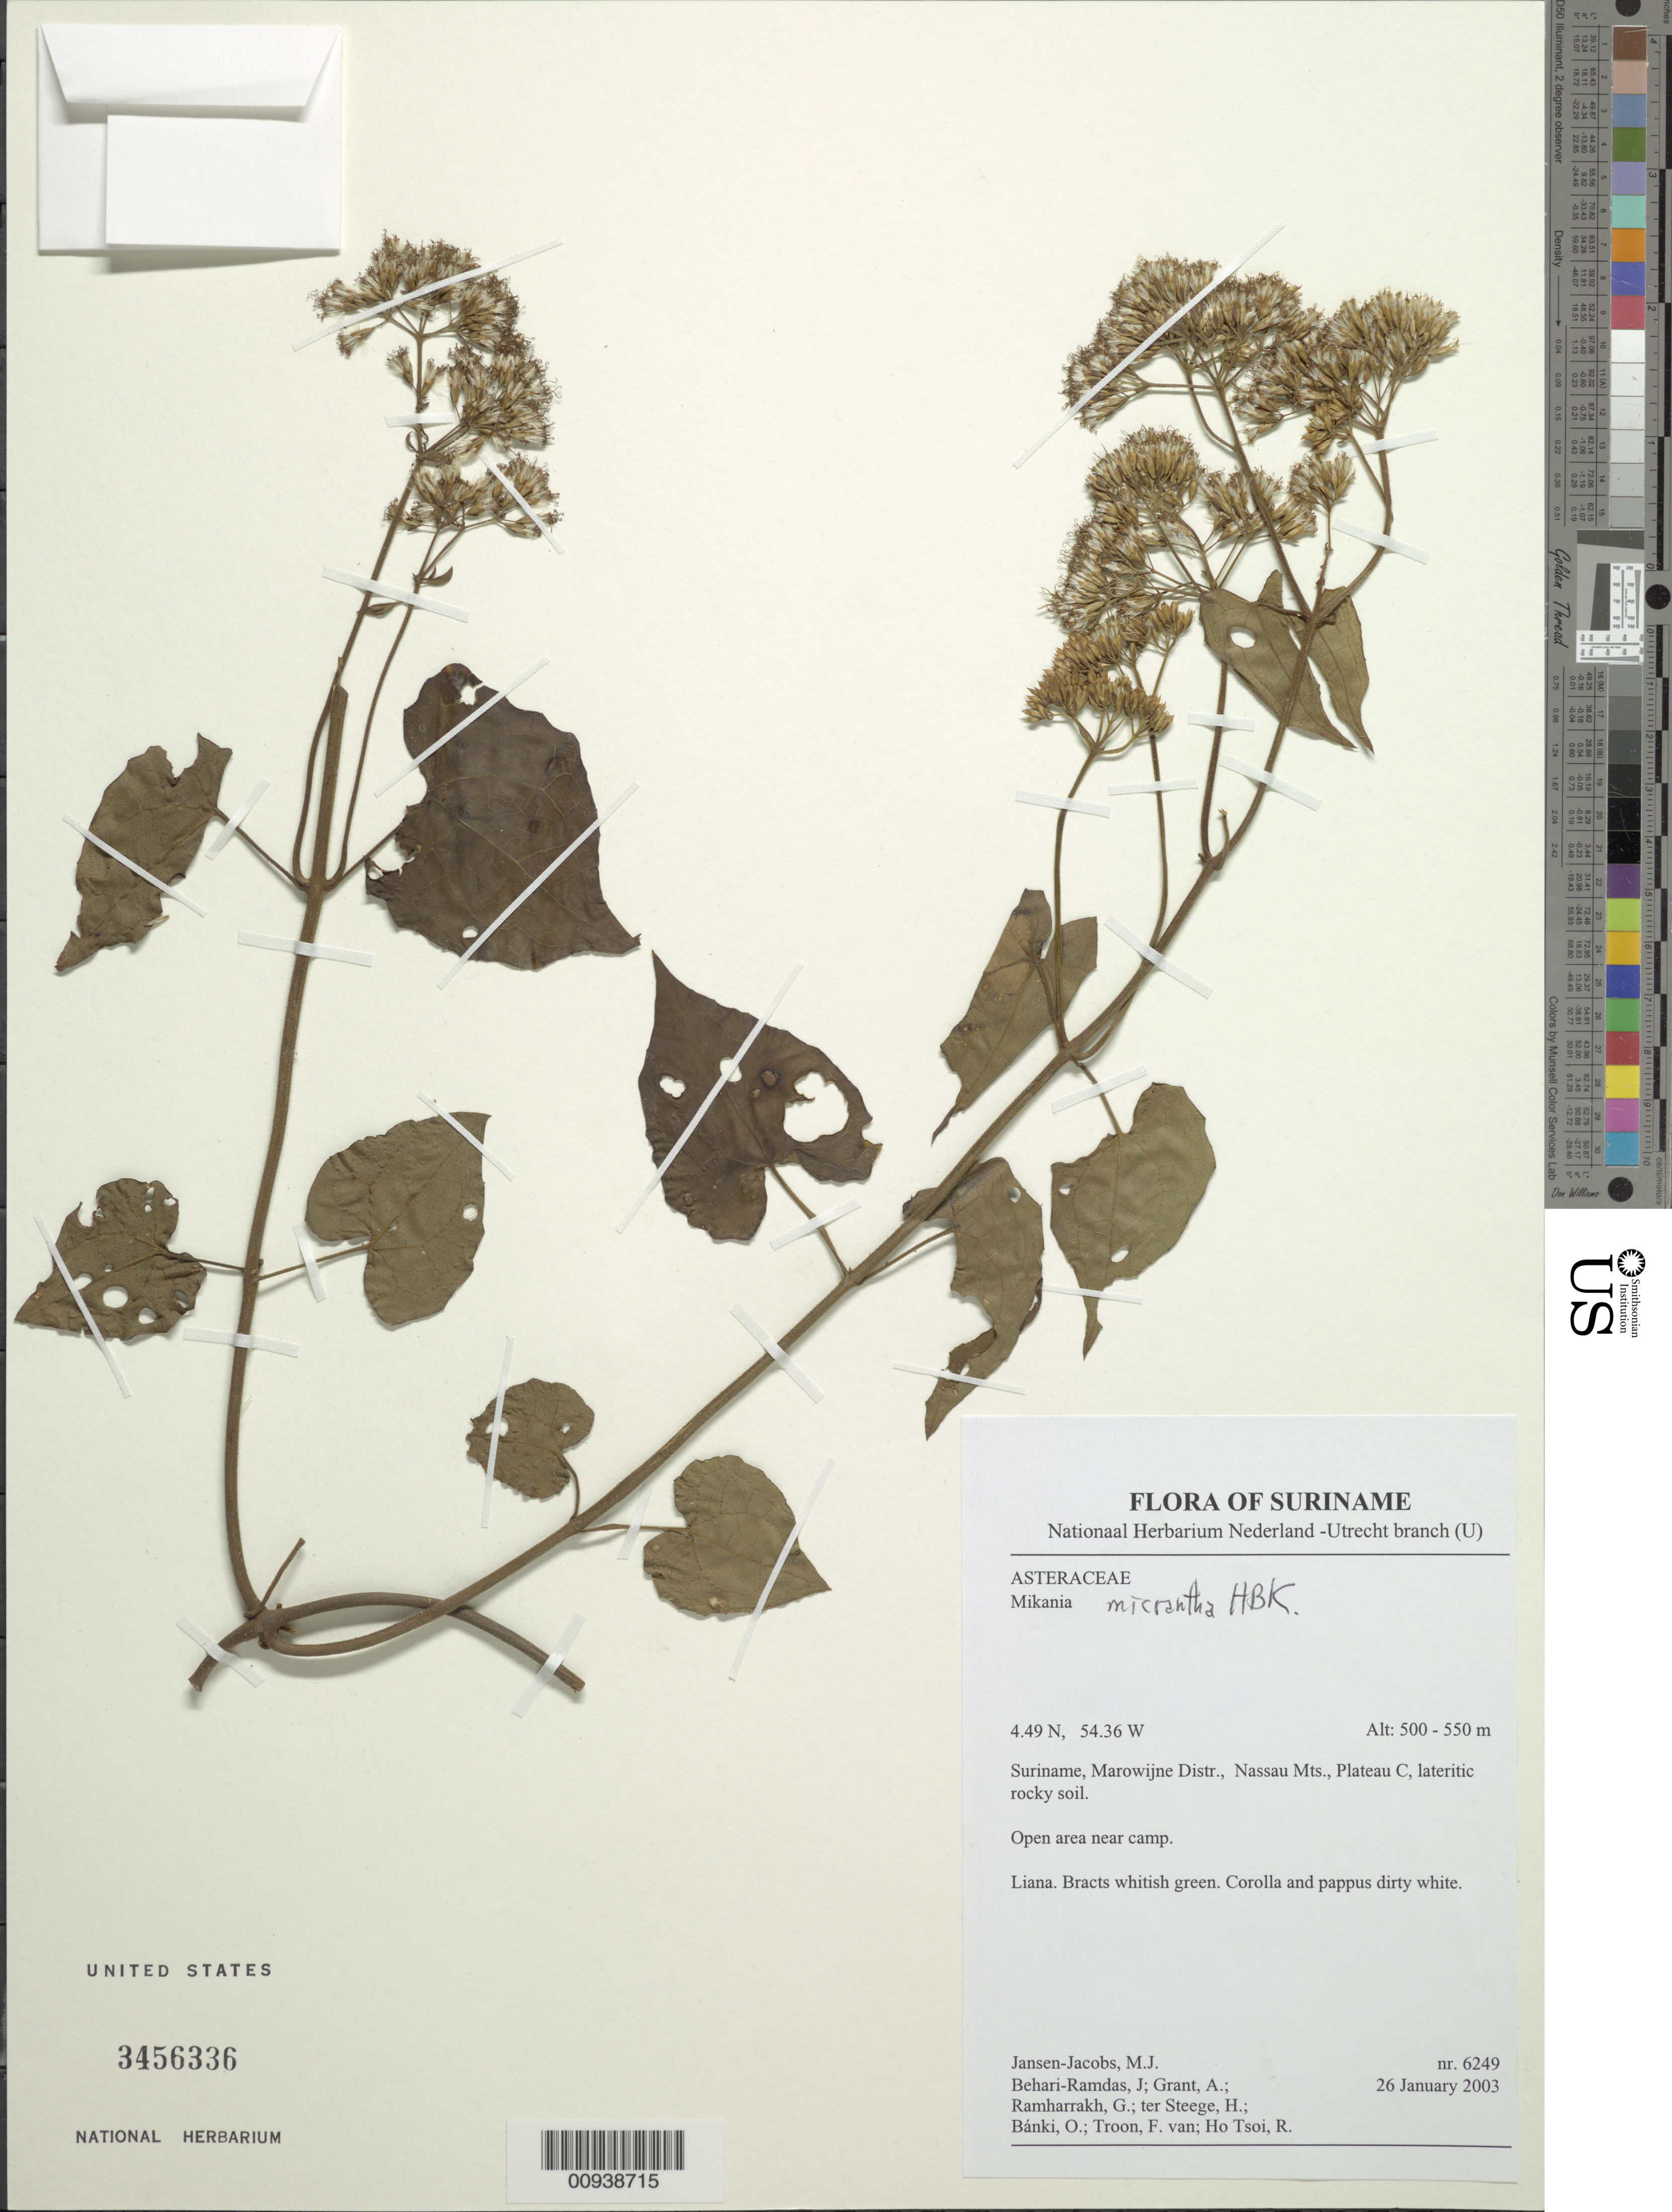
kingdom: Plantae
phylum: Tracheophyta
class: Magnoliopsida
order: Asterales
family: Asteraceae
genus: Mikania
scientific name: Mikania micrantha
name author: Kunth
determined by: Robinson, Harold E., (US)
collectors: M. J. Jansen-Jacobs, J. Behari-Ramdas, A. Grant, G. Ramharrakh, H. ter Steege, O. Bánki, F. Van Troon & R. Ho Tsoi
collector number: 6249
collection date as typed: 26-Jan-03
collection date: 2003-01-26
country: Suriname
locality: Morowijne Dist; Nassau Mts, Plateau C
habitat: Lateritic rocky soil; open area near camp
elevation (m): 500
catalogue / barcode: US 3456336